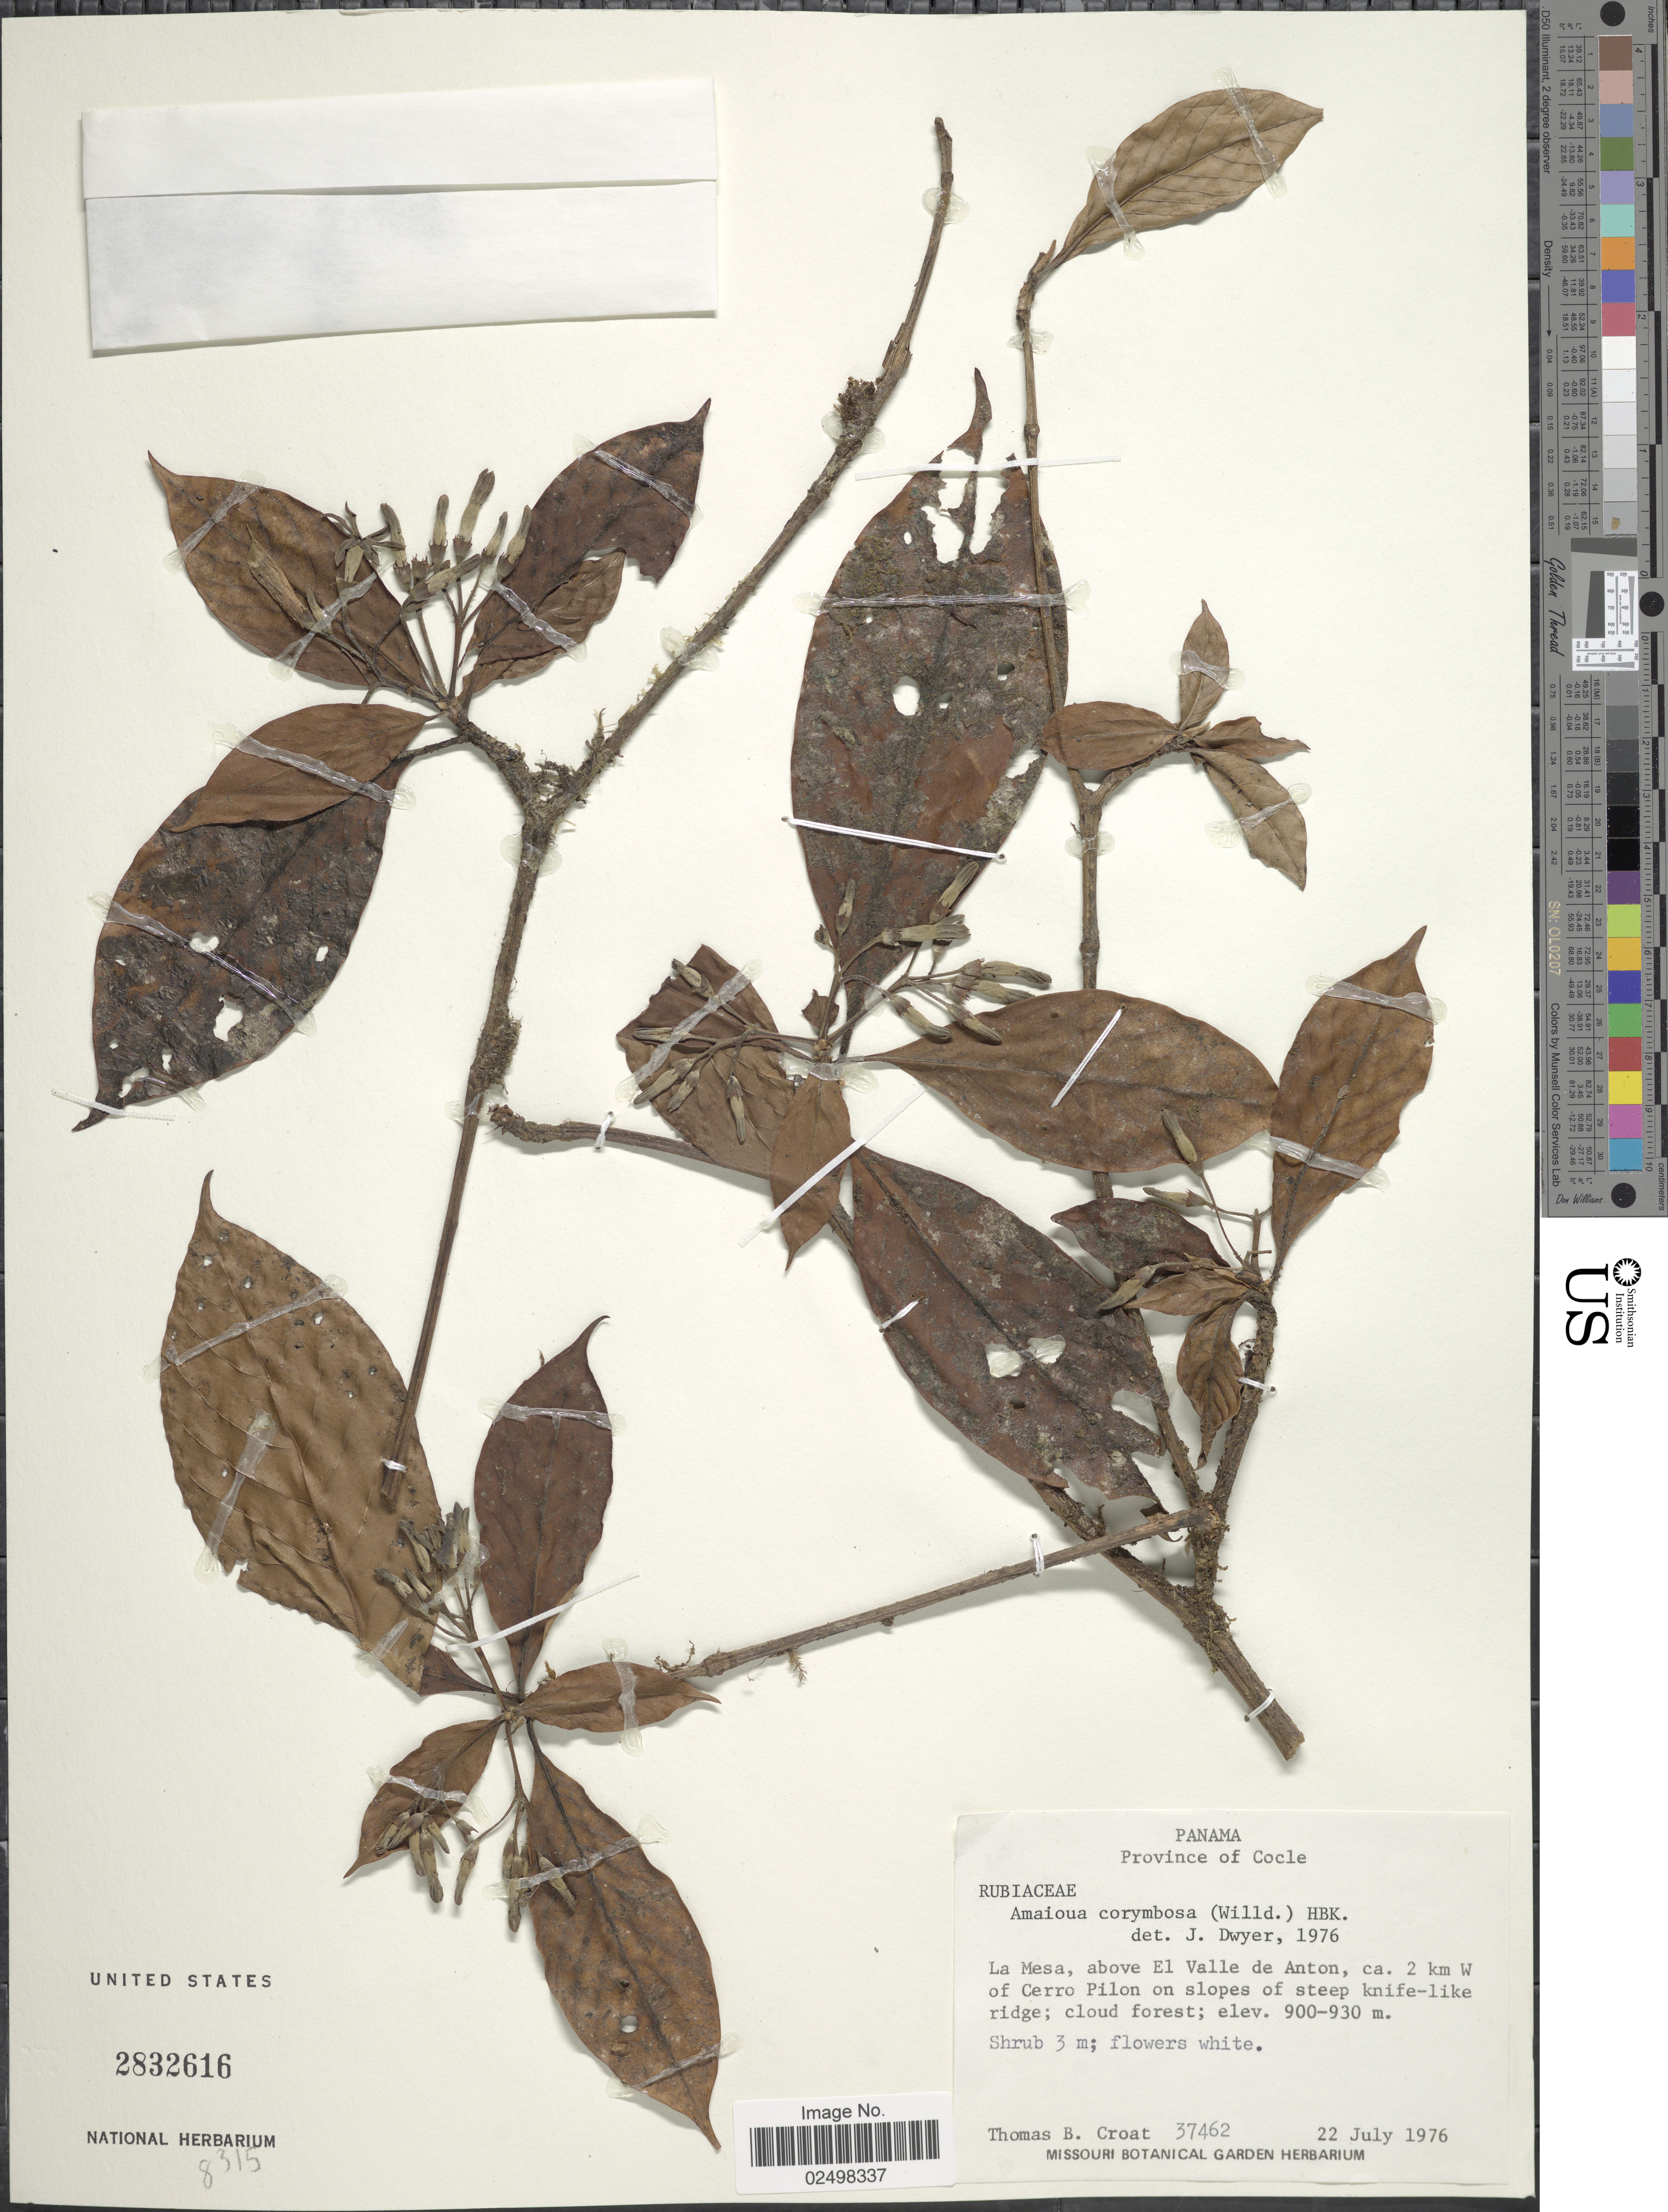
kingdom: Plantae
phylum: Tracheophyta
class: Magnoliopsida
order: Gentianales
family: Rubiaceae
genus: Amaioua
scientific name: Amaioua corymbosa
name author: Kunth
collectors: T. B. Croat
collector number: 37462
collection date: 1976-07-22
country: Panama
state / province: Coclé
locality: La Mesa, above El Valle de Anton, ca. 2 km W of Cerro Pilon on slopes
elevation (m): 900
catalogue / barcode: US 2832616